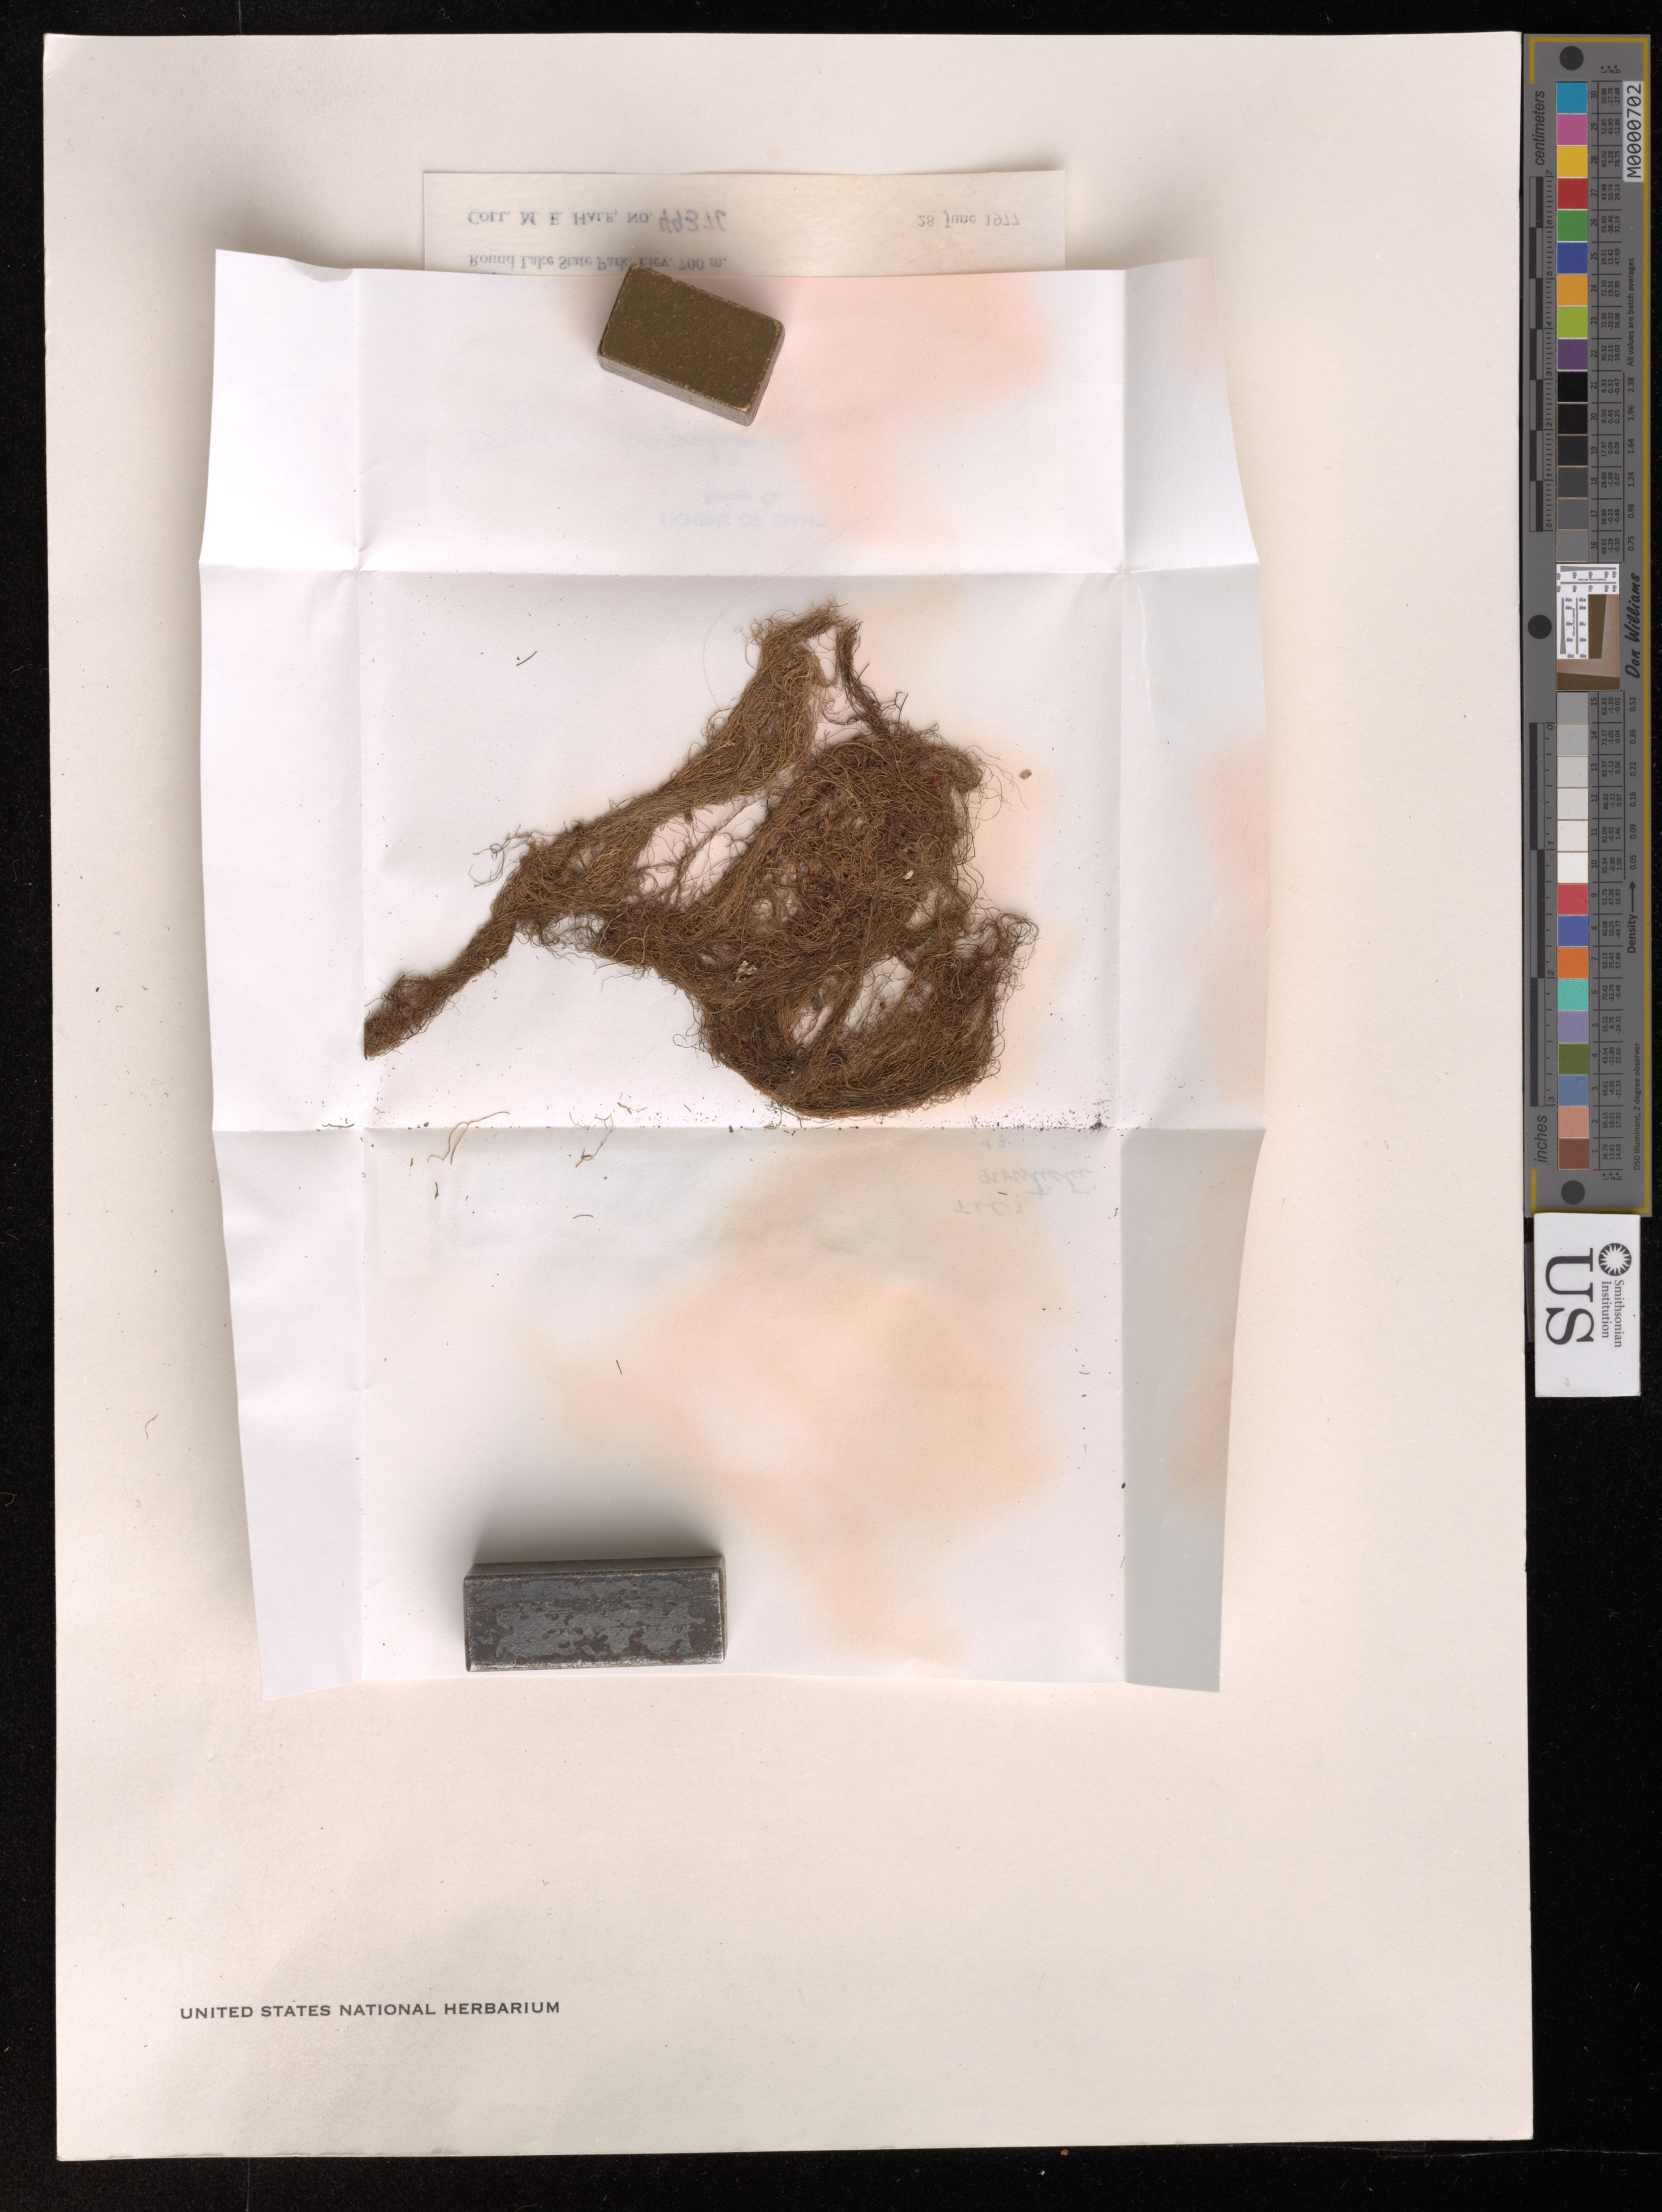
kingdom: Fungi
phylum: Ascomycota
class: Lecanoromycetes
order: Lecanorales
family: Parmeliaceae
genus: Bryoria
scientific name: Bryoria pseudofuscescens var. pikei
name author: (Brodo & D. Hawksw.) McCune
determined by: McMullin, R. Troy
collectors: M. Hale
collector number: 49376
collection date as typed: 28 Jun 1977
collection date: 1977-06-28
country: United States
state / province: Idaho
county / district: Bonner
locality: Round lake st. park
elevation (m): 0